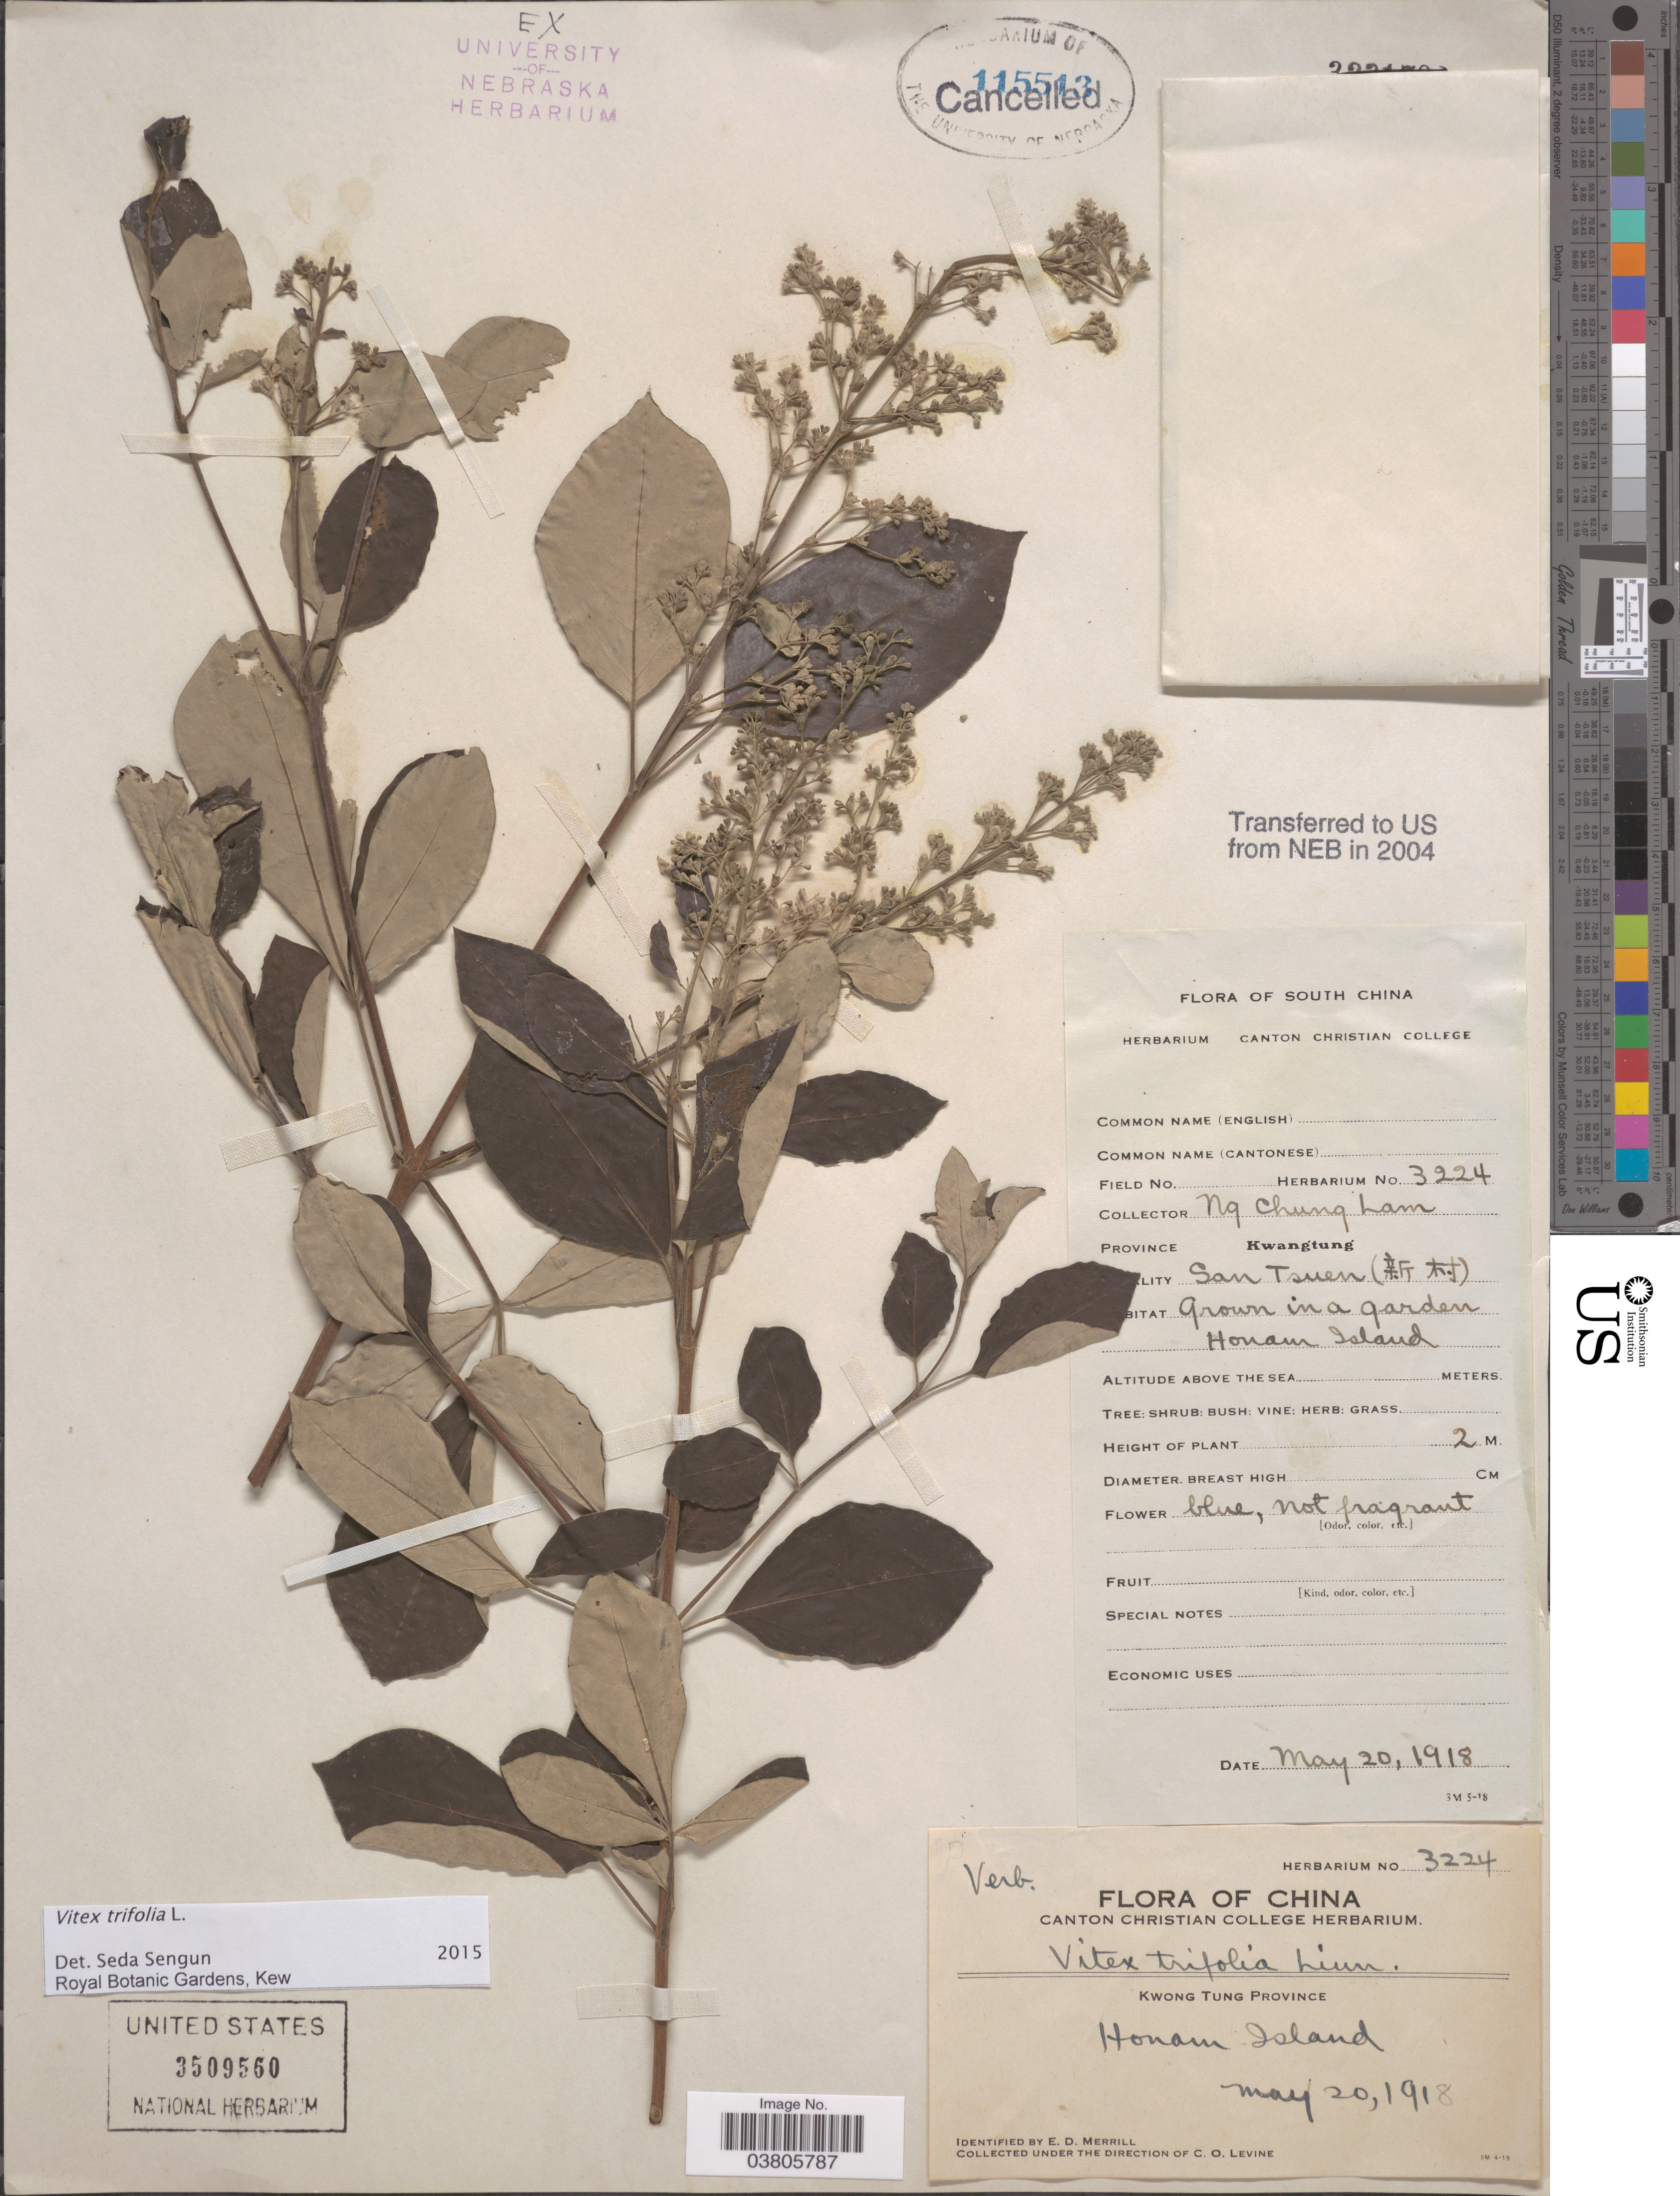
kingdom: Plantae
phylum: Tracheophyta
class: Magnoliopsida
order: Lamiales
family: Lamiaceae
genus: Vitex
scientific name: Vitex trifolia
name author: L.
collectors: C. L. Ng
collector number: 3224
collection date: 1918-05-20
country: China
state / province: Guangdong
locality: Province Kwangtung. San Tsuen (X). grown in a garden Honan Island.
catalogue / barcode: US 3509560